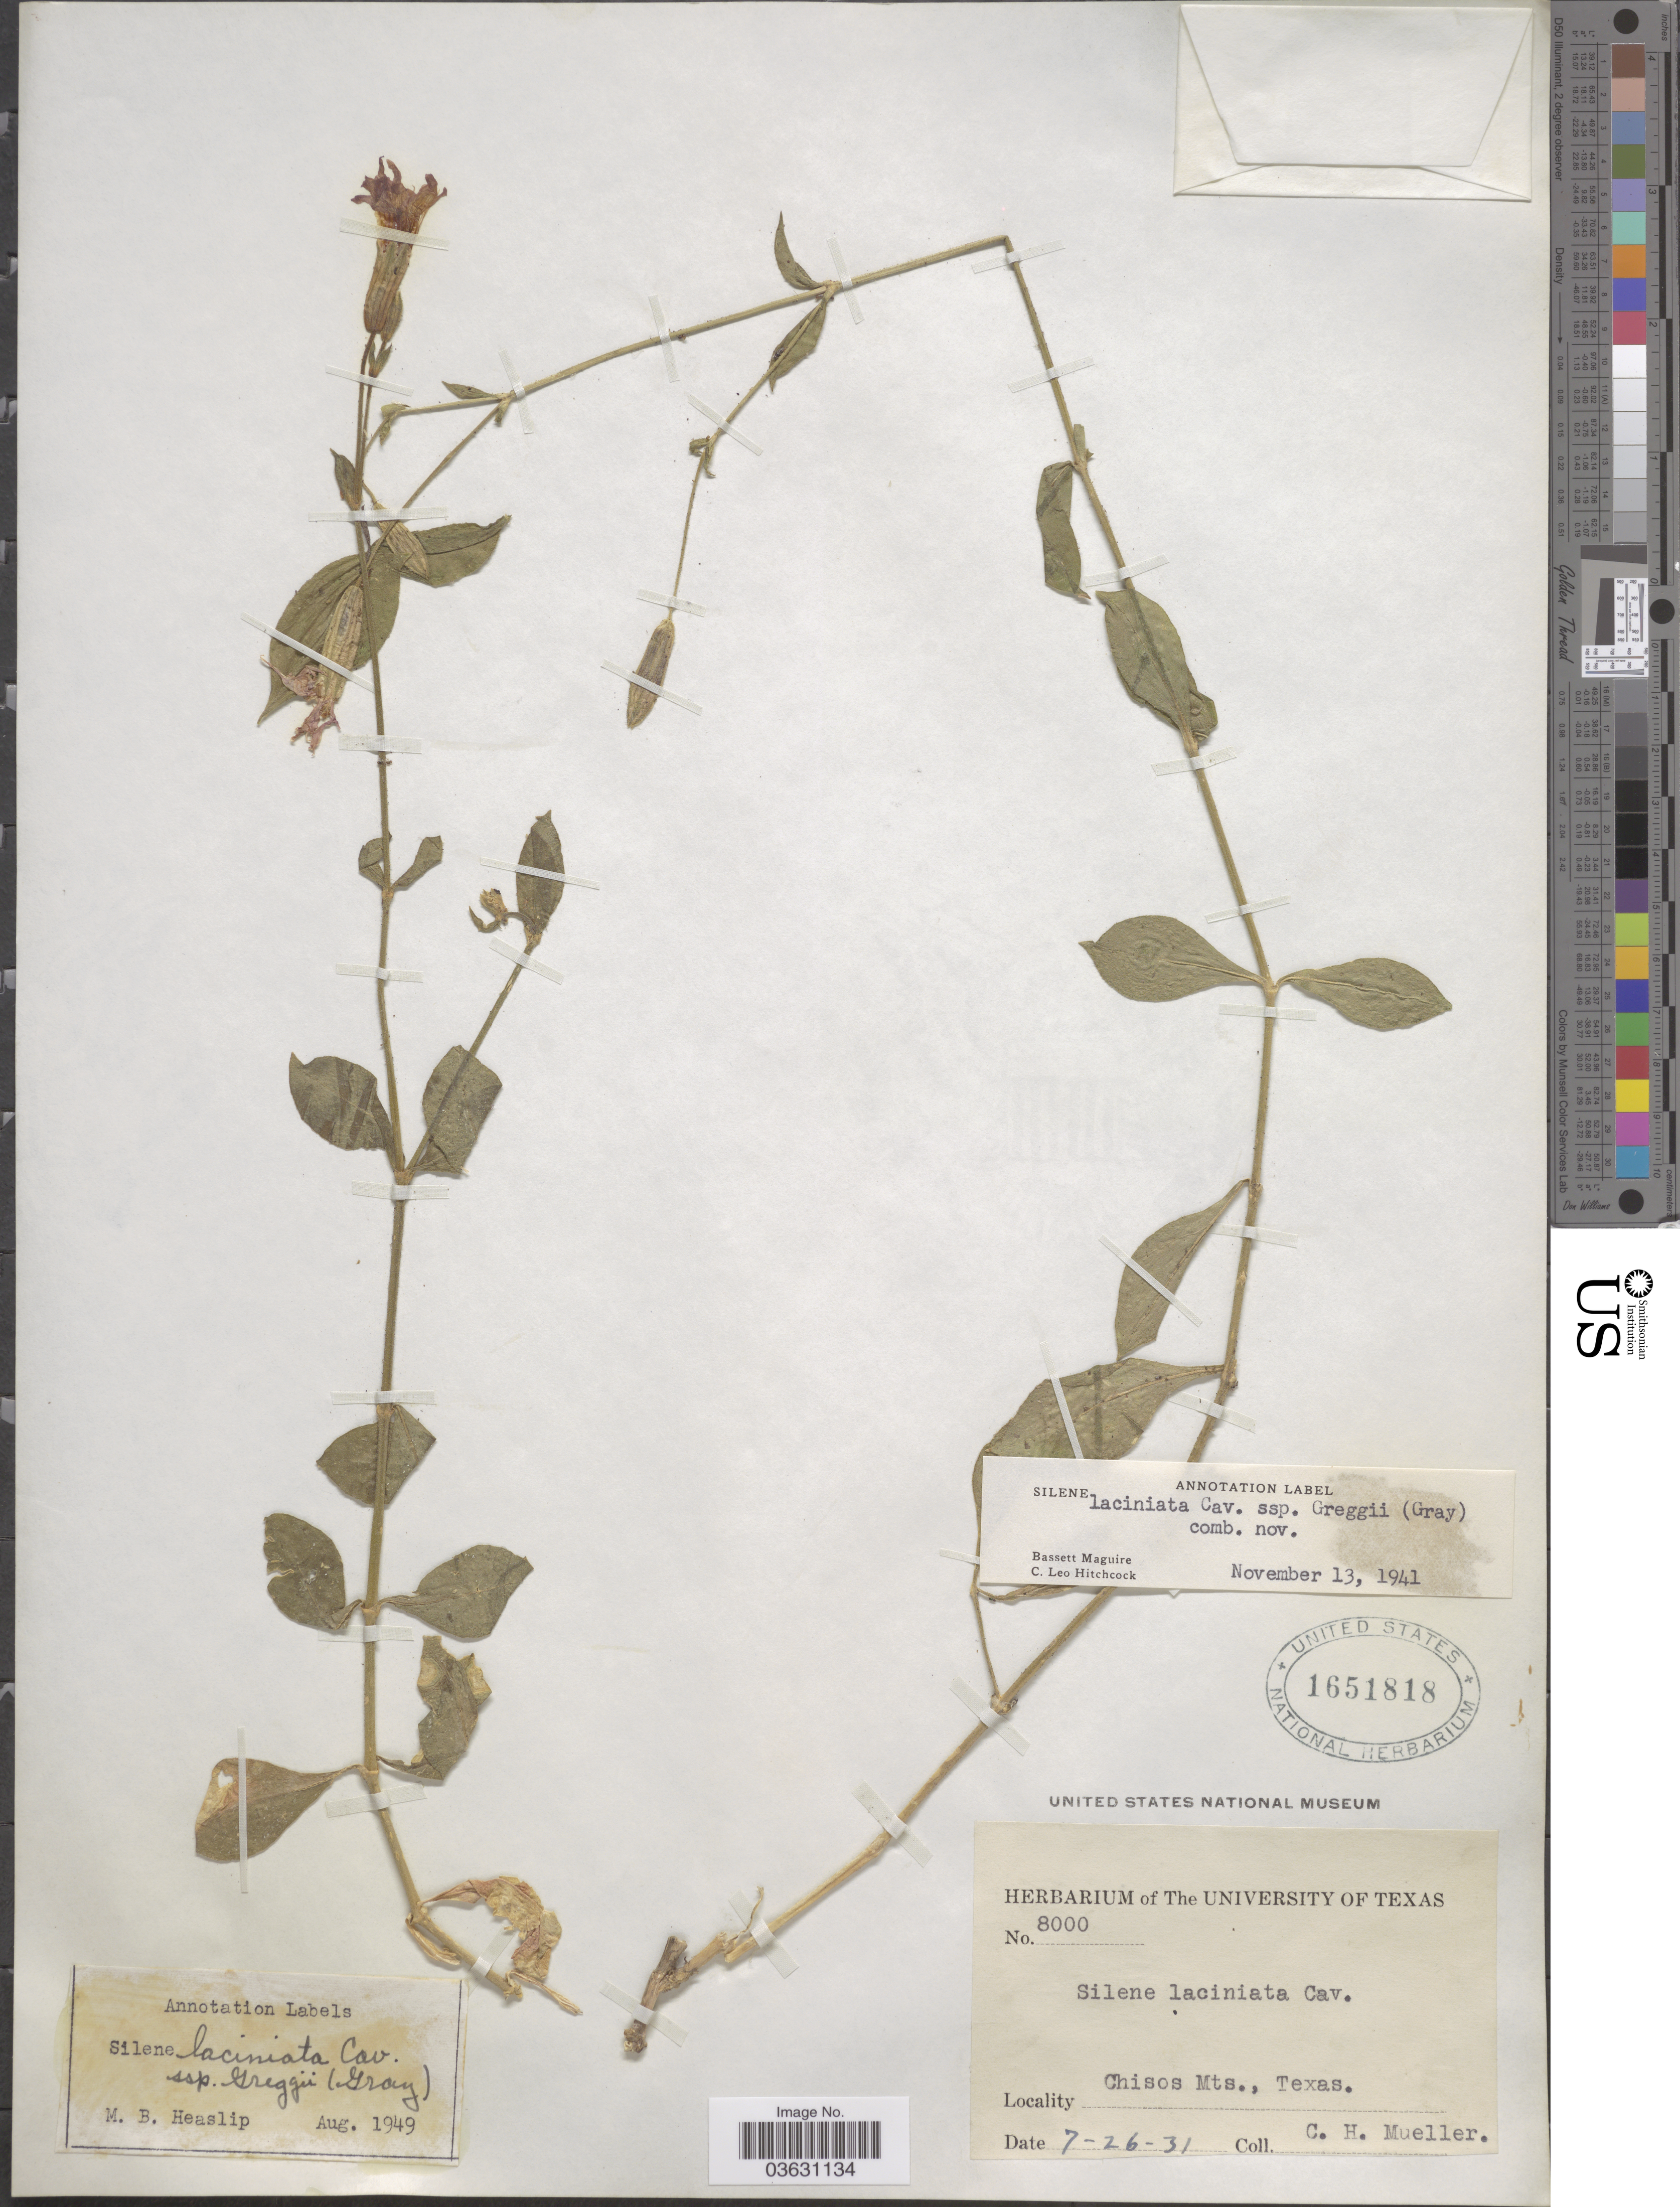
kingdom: Plantae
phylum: Tracheophyta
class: Magnoliopsida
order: Caryophyllales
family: Caryophyllaceae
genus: Silene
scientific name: Silene laciniata subsp. greggii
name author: (A. Gray) C.L. Hitchc. & Maguire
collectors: C. H. Mueller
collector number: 8000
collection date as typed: Transcribed d/m/y: 26/7/31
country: United States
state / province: Texas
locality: Chisos Mts.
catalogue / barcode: US 1651818